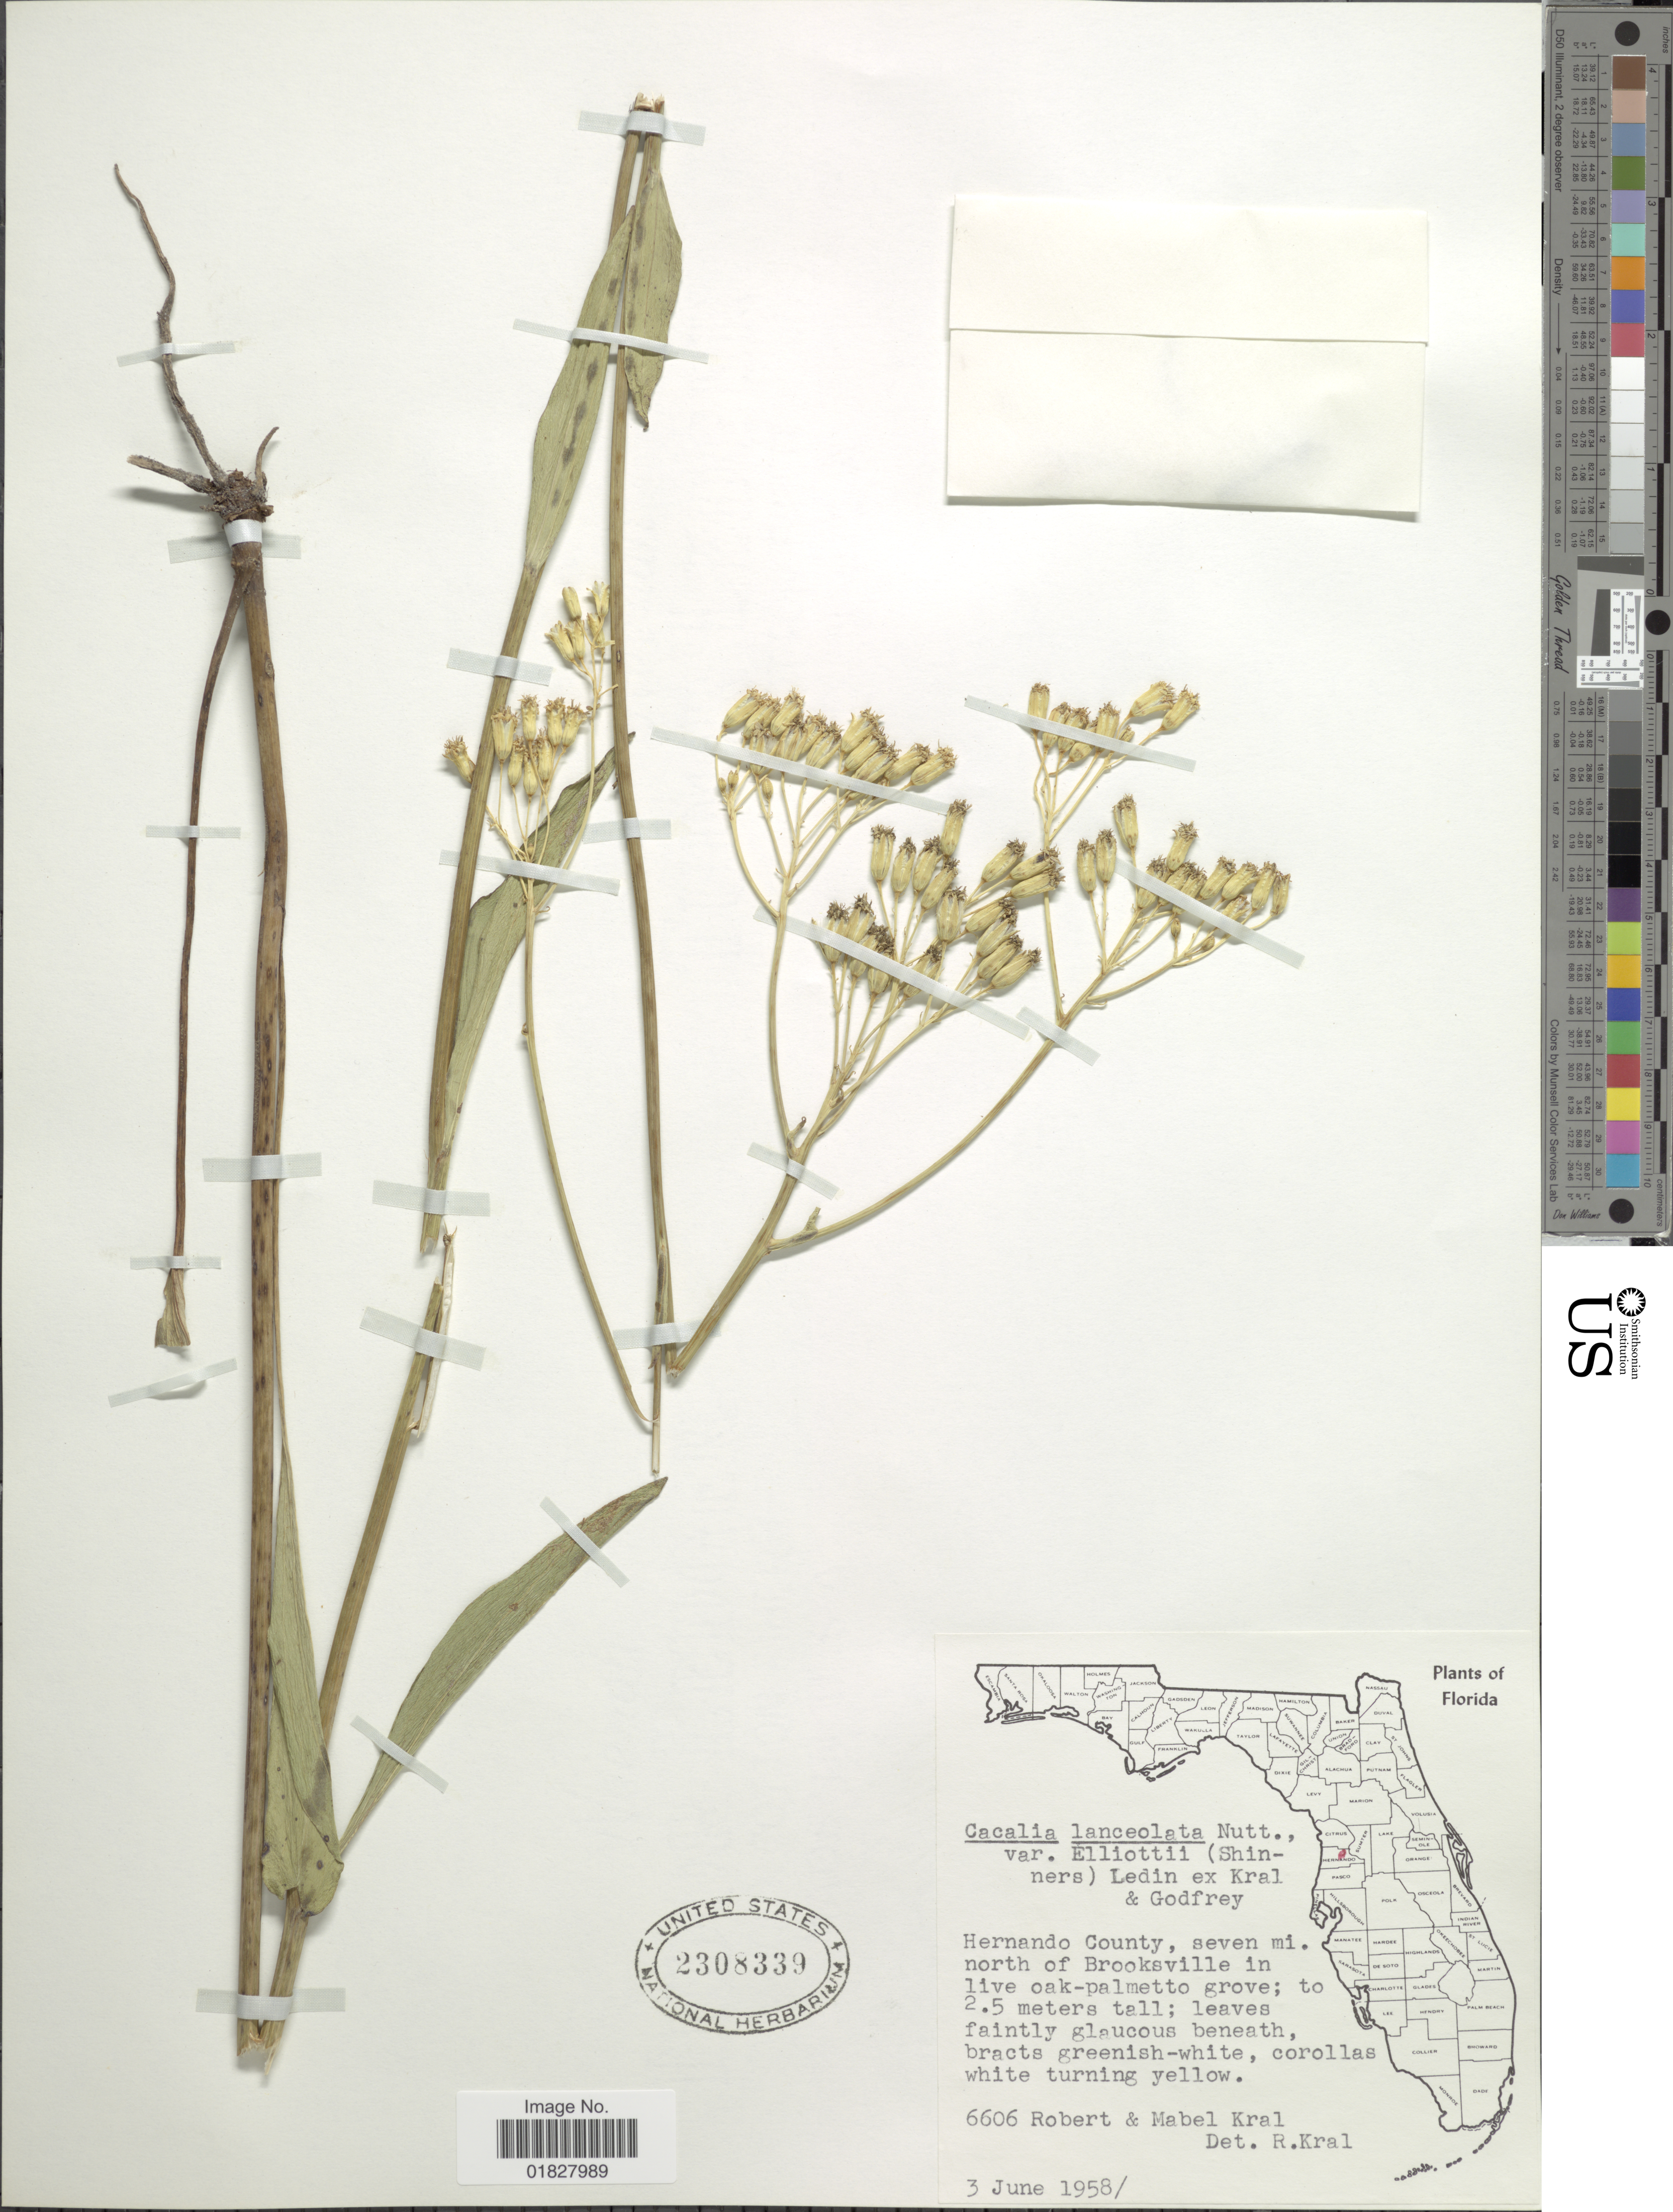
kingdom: Plantae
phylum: Tracheophyta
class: Magnoliopsida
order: Asterales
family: Asteraceae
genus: Arnoglossum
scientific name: Arnoglossum ovatum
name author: (Walter) H. Rob.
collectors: R. Kral & M. Kral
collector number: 6606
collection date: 1958-06-03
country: United States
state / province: Florida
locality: Hernando County, seven mi. north of Brooksville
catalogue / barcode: US 2308339